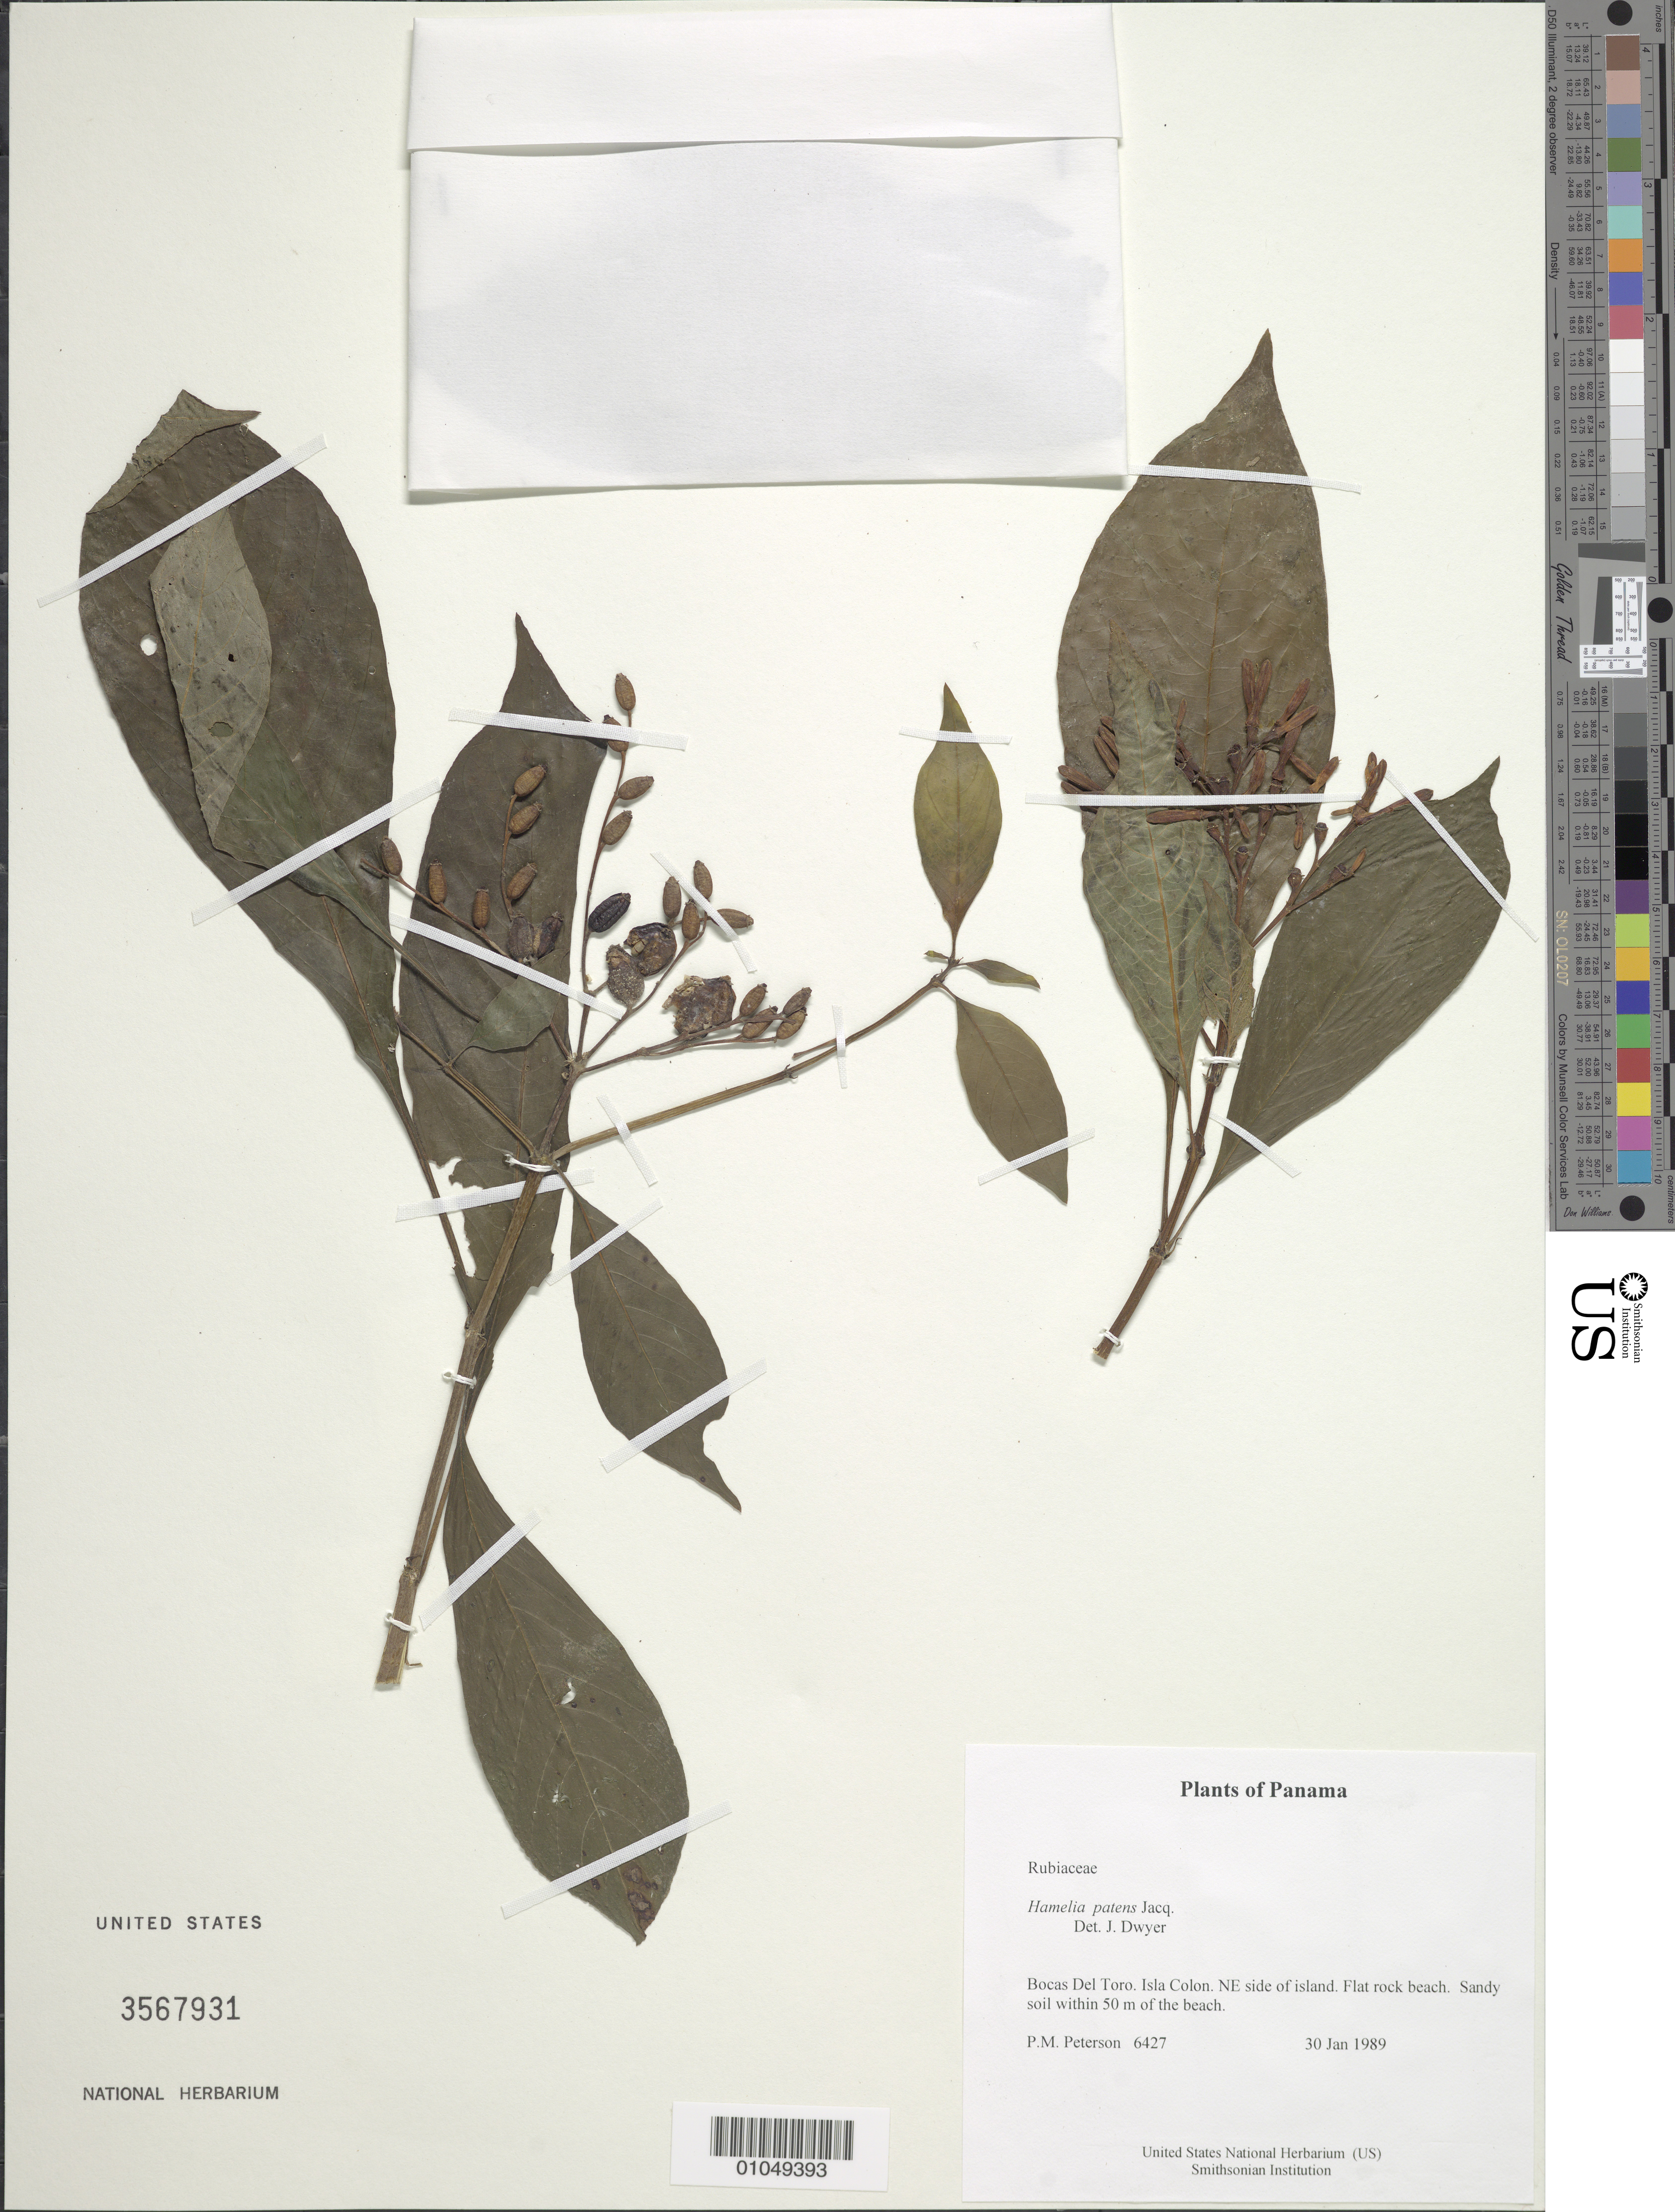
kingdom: Plantae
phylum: Tracheophyta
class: Magnoliopsida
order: Gentianales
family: Rubiaceae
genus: Hamelia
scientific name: Hamelia patens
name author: Jacq.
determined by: Dwyer, J.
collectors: P. M. Peterson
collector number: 06427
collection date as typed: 30 Jan 1989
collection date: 1989-01-30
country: Panama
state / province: Bocas del Toro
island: Colón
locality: NE side of island.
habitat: Flat rock beach. Sandy soil within 50 m of the beach.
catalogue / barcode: US 3567931